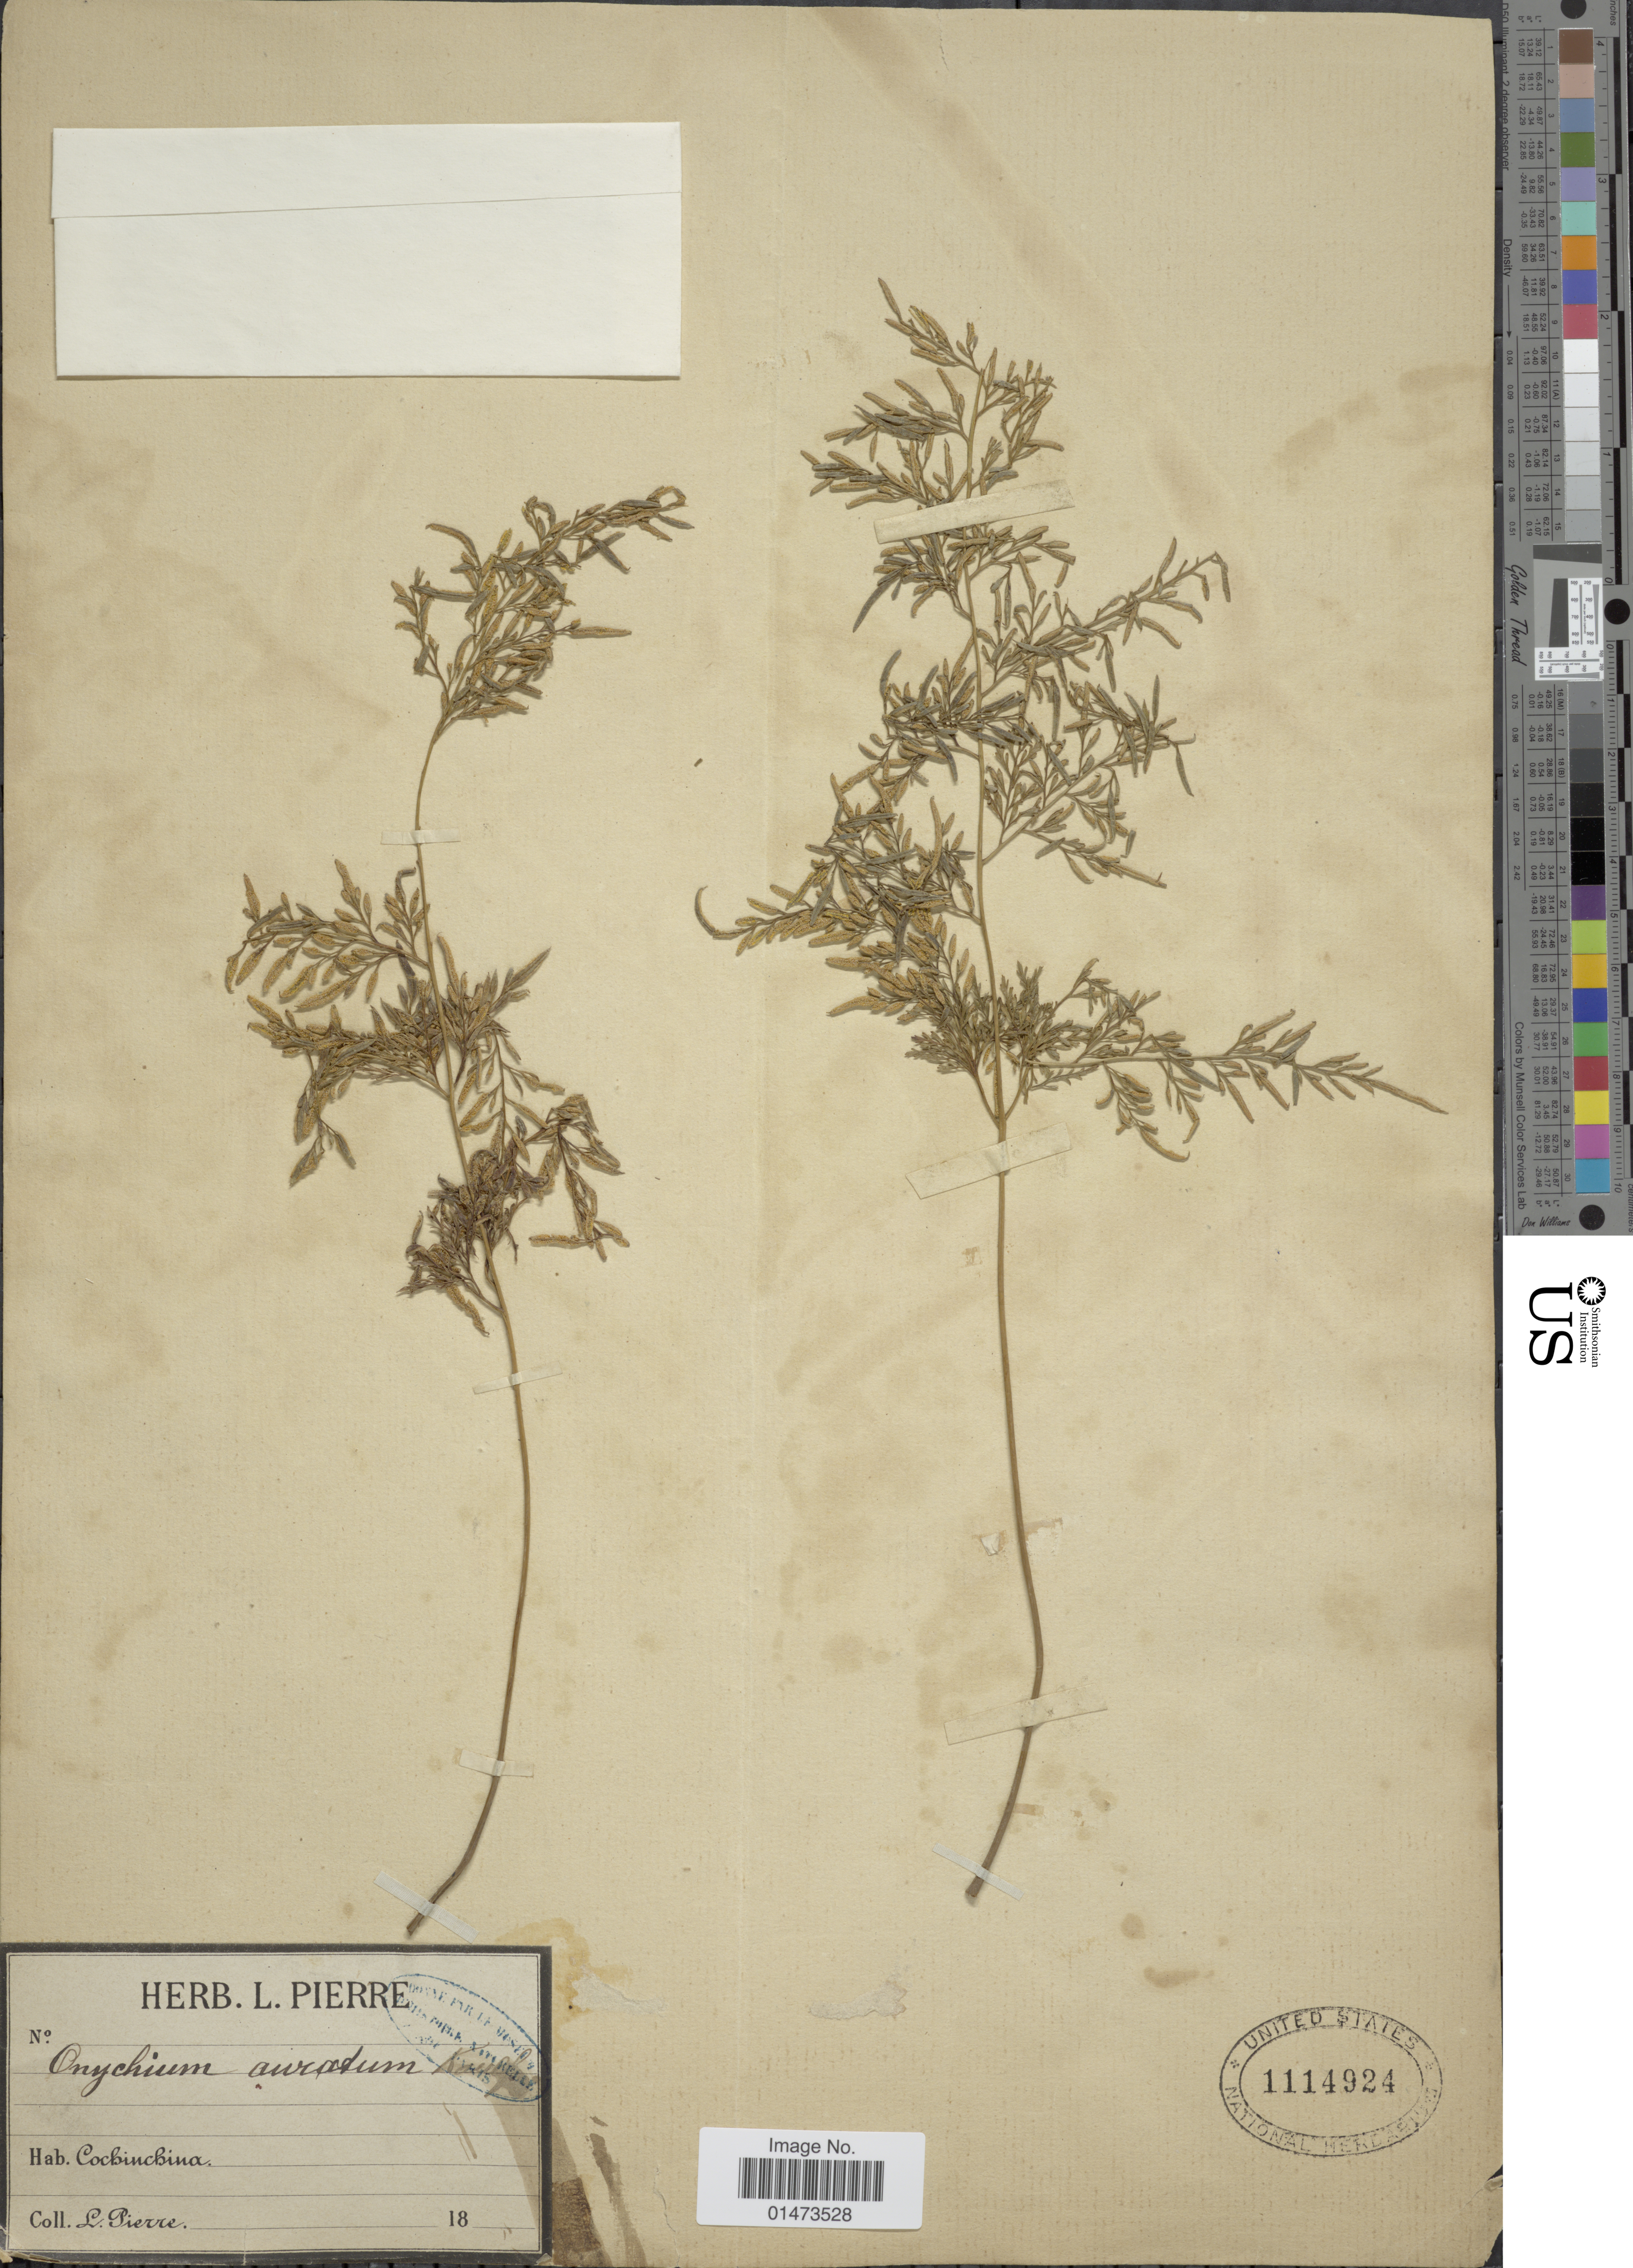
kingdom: Plantae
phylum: Tracheophyta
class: Polypodiopsida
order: Polypodiales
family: Pteridaceae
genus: Onychium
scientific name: Onychium siliculosum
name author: (Desv.) C. Chr.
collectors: L. Pierre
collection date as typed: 18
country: Vietnam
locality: Cochinchina,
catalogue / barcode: US 1114924